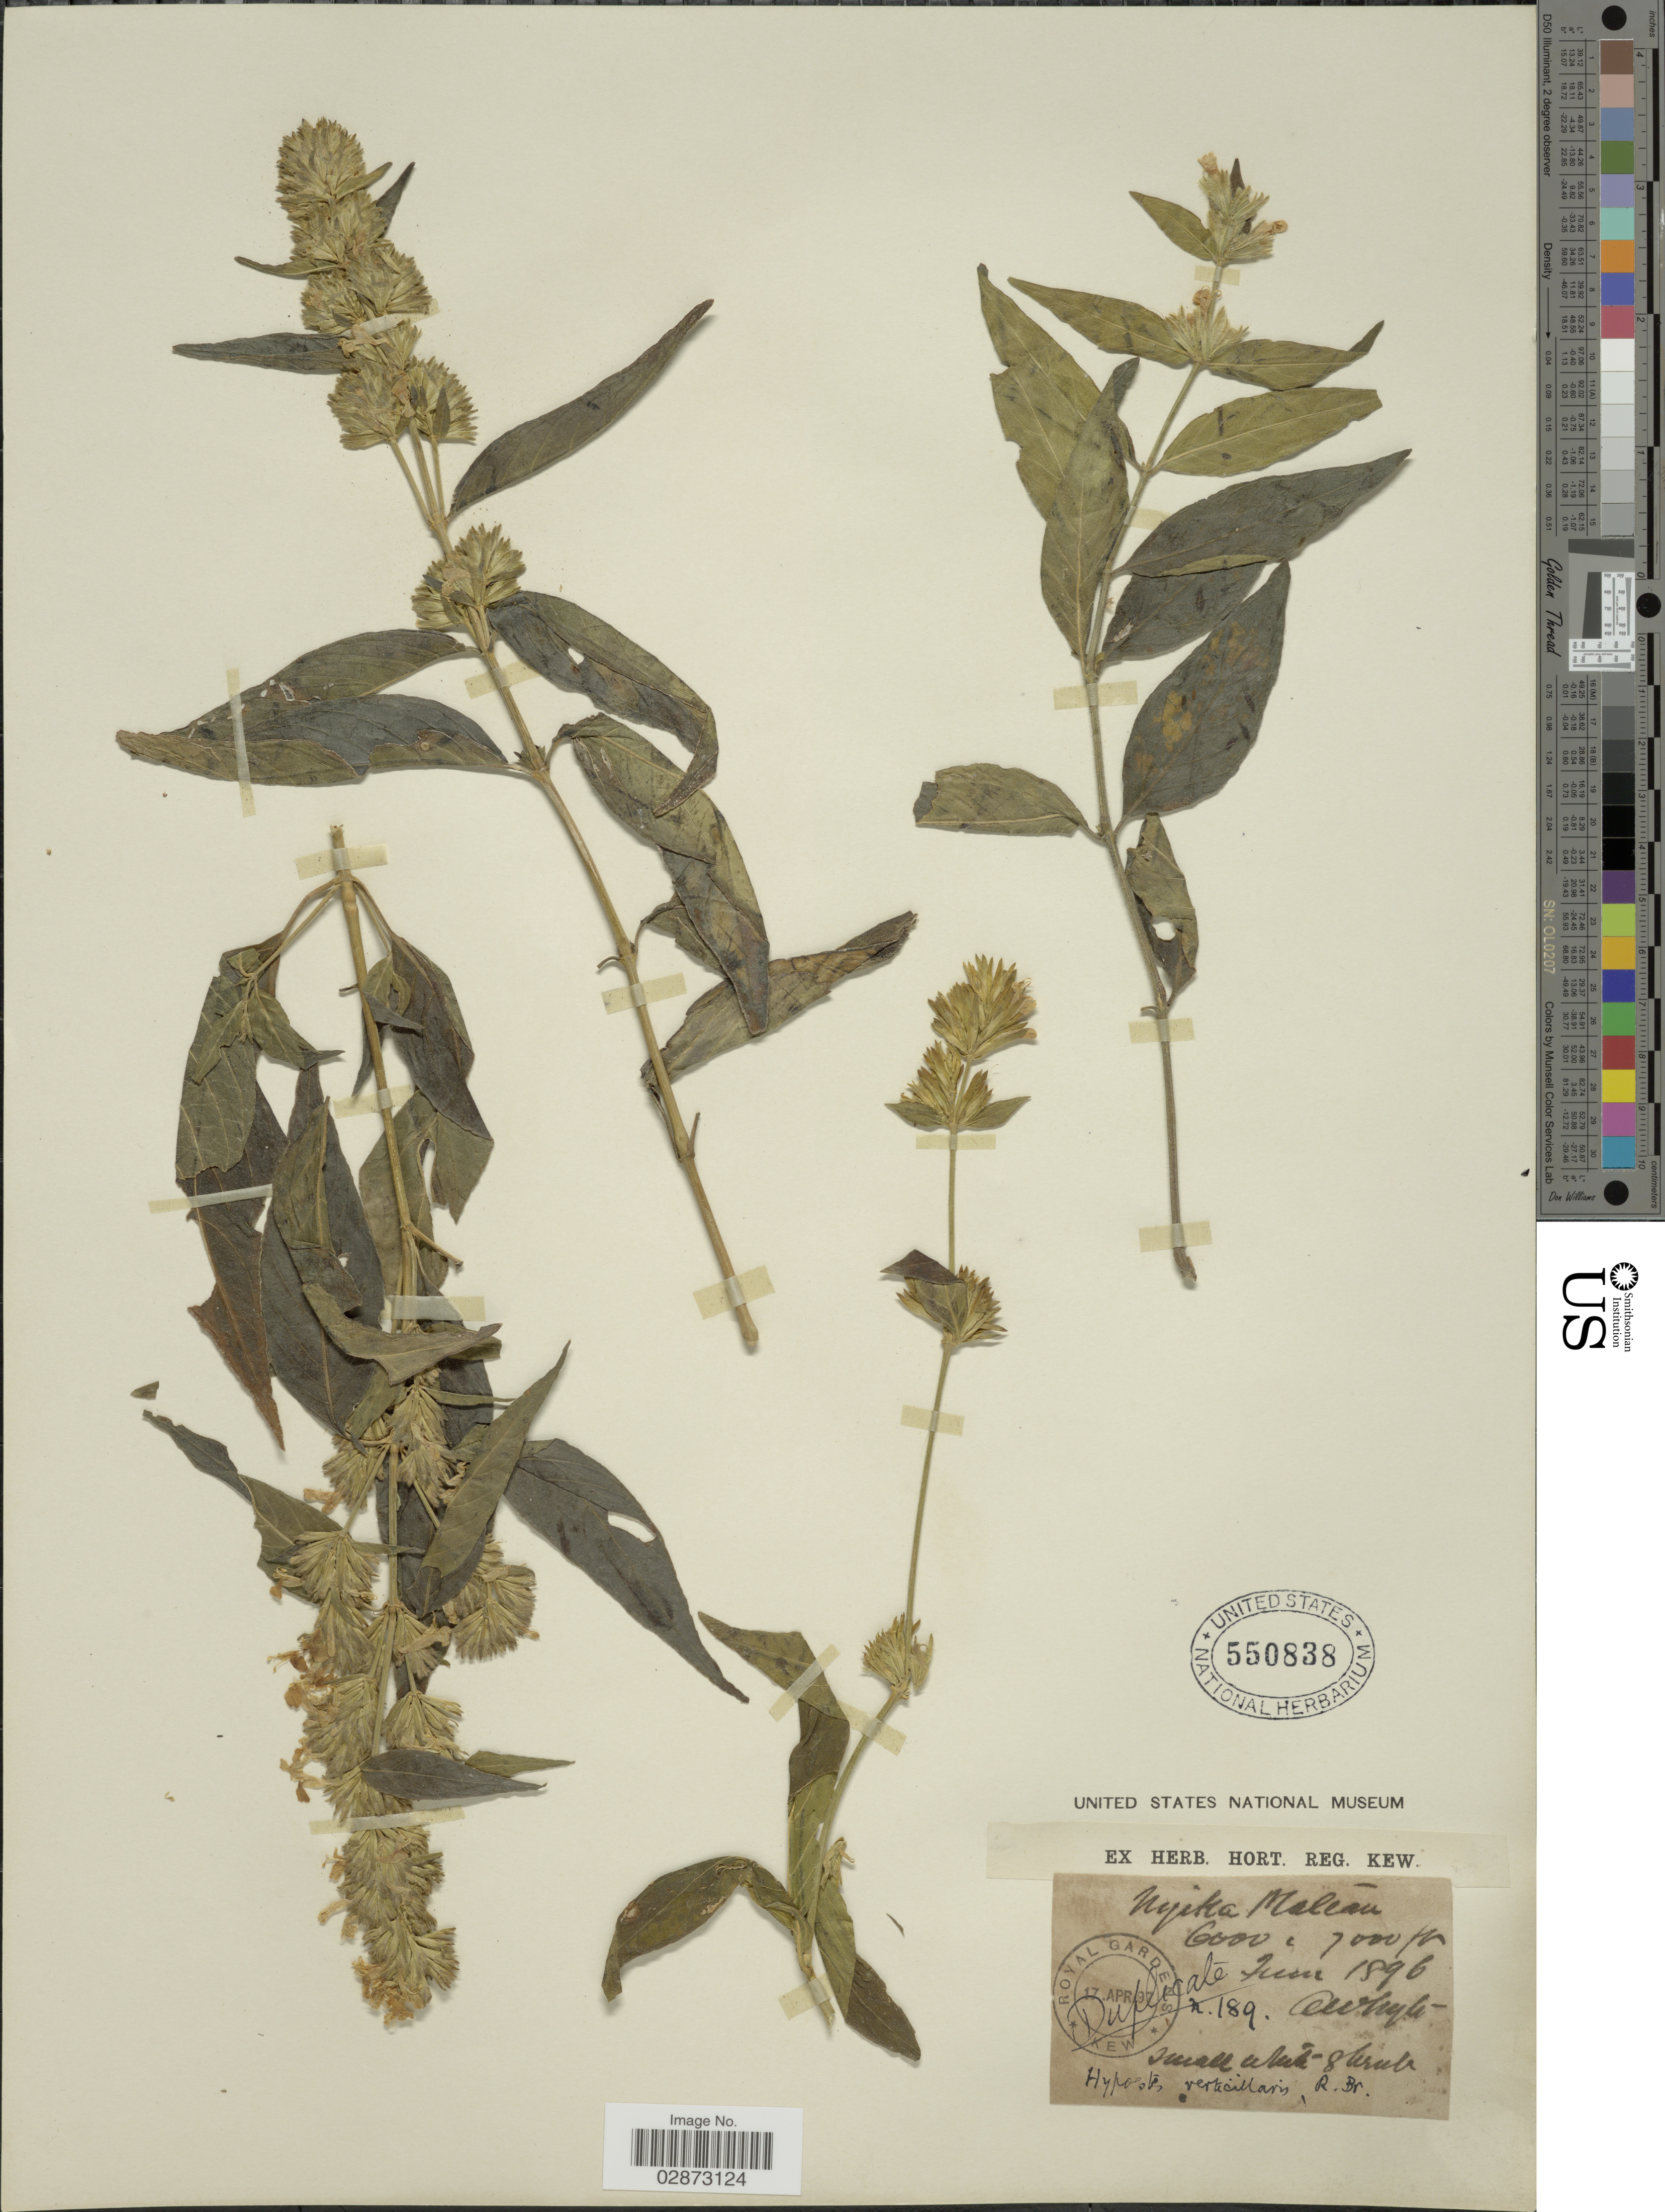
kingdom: Plantae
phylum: Tracheophyta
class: Magnoliopsida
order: Lamiales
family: Acanthaceae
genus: Hypoestes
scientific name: Hypoestes verticillaris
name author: (L. f.) Sol.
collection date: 1896-06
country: Malawi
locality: Nyika Plateau.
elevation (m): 1829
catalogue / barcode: US 550838